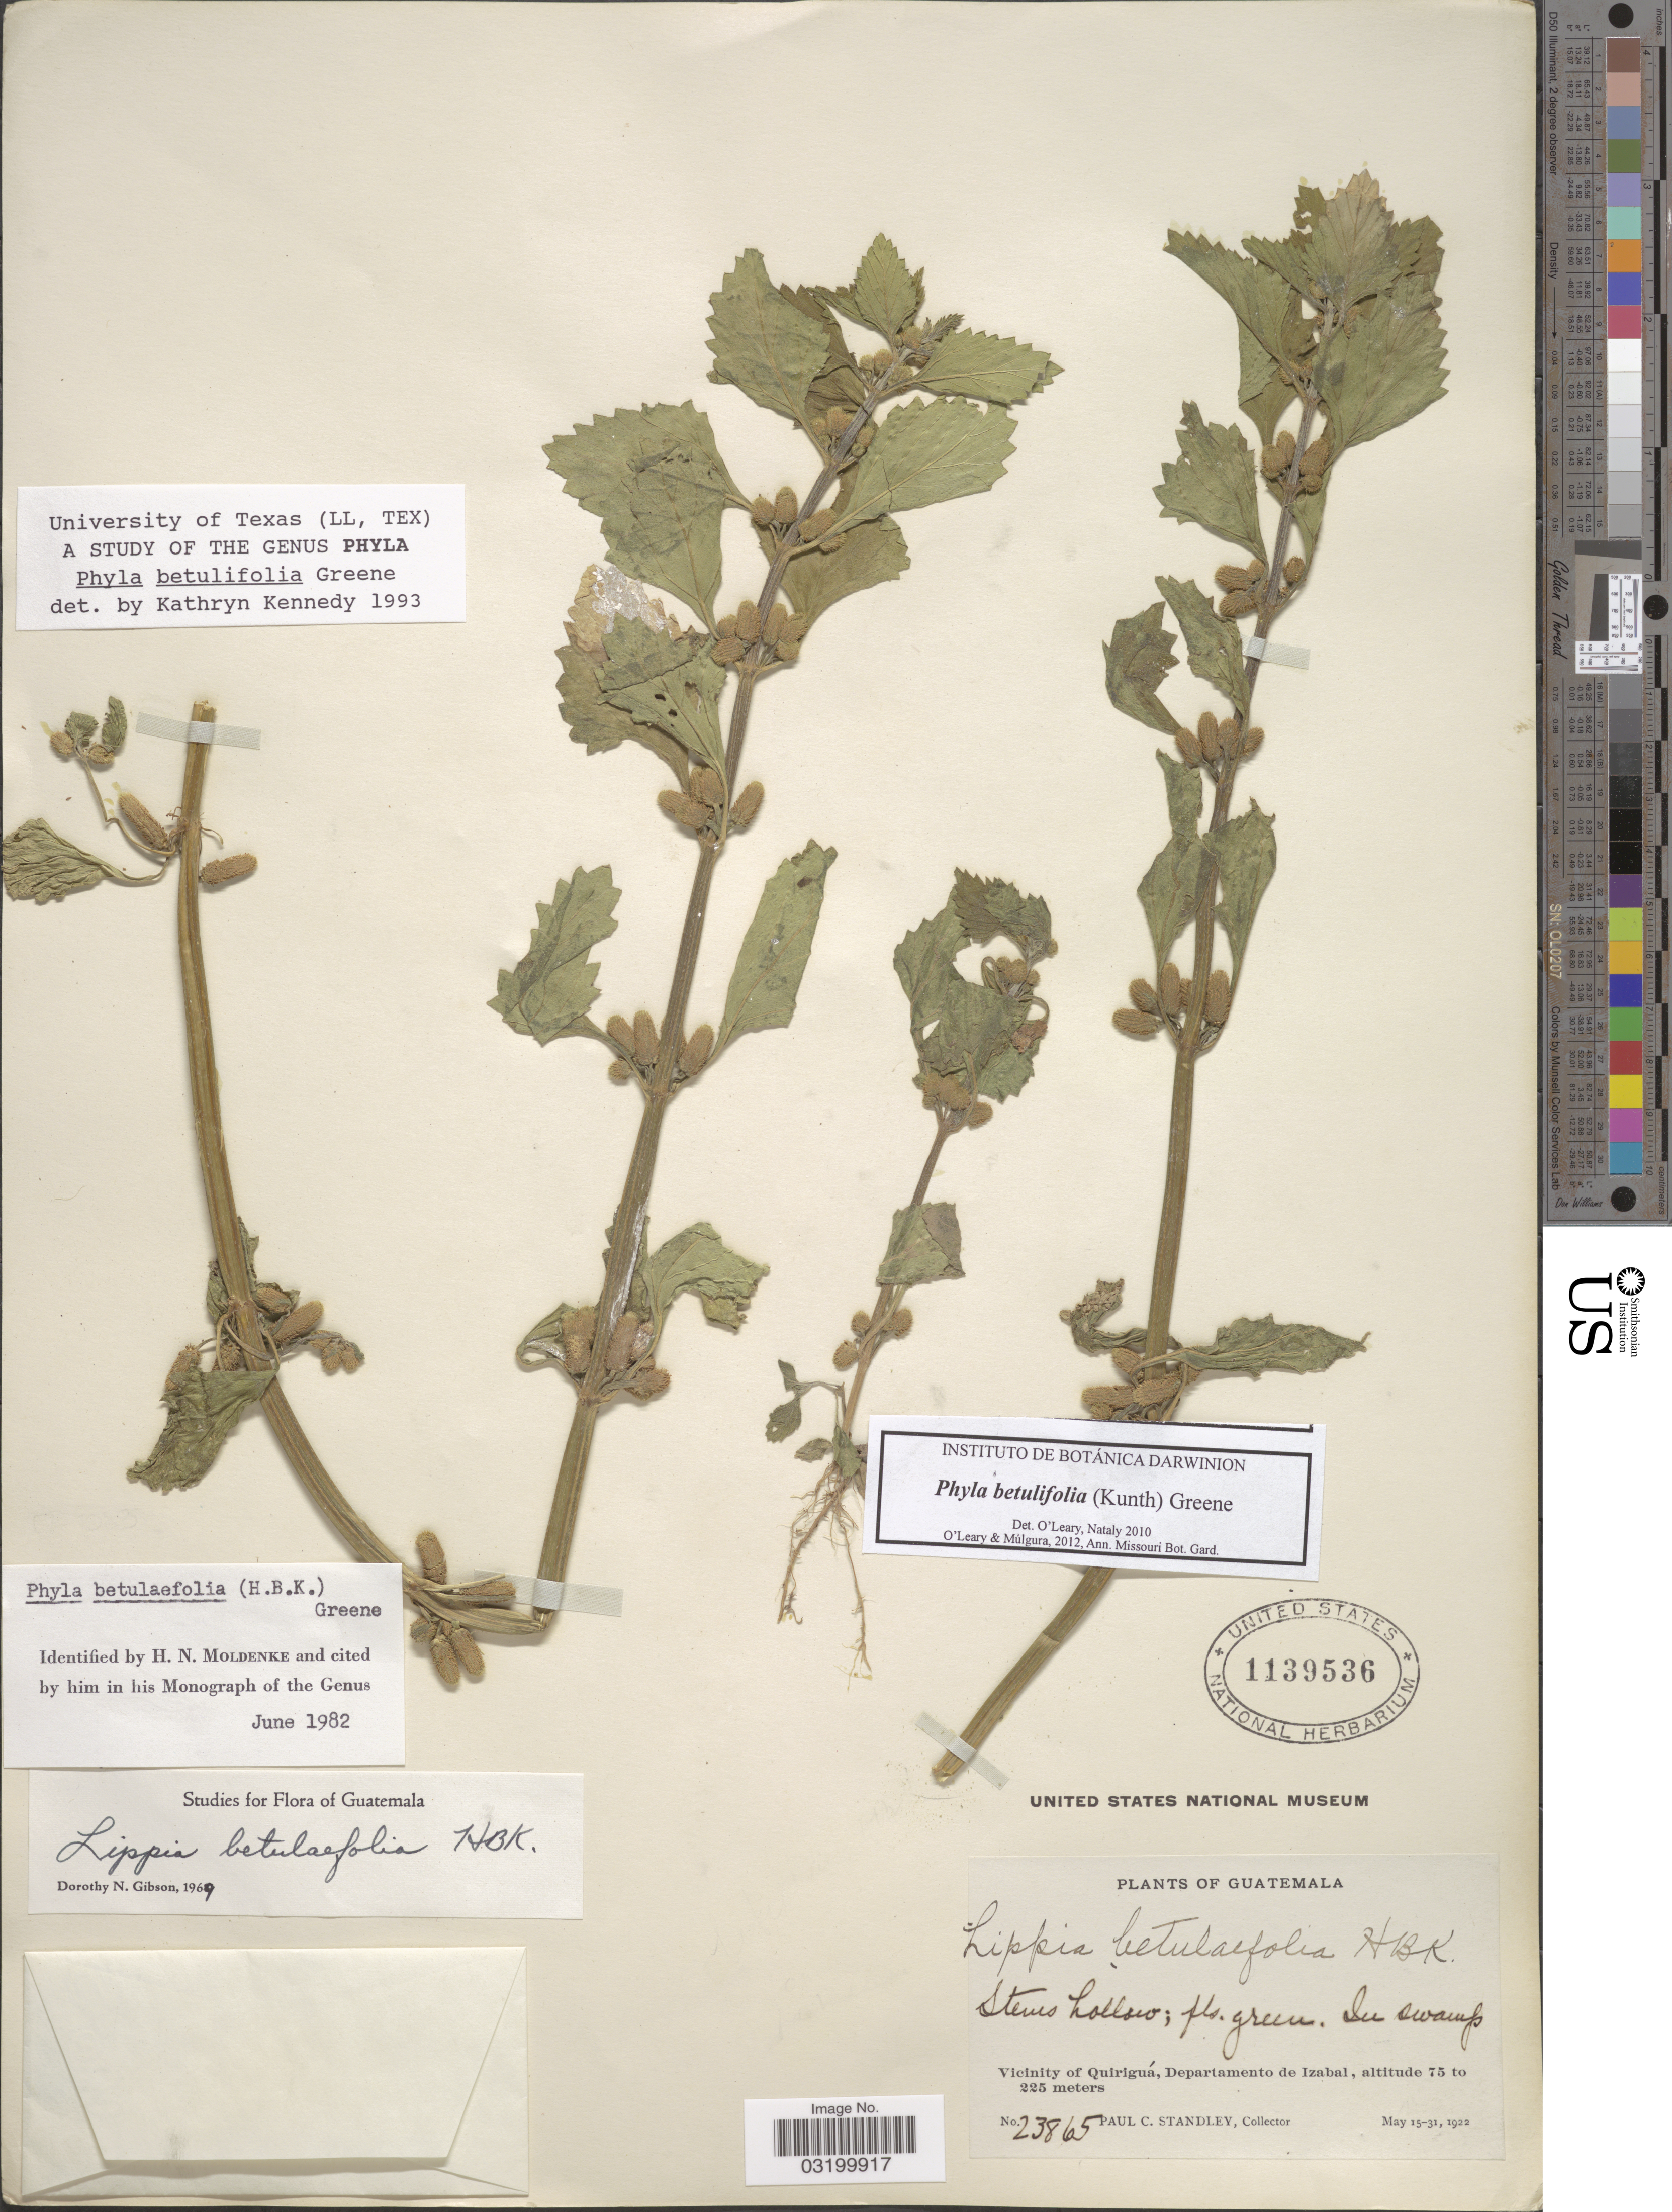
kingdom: Plantae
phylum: Tracheophyta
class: Magnoliopsida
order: Lamiales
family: Verbenaceae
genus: Phyla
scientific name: Phyla betulifolia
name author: (Kunth) Greene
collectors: P. C. Standley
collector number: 23865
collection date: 1922-05-15/1922-05-31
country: Guatemala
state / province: Izabal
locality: Vicinity of Quiriguá, Departamento de Izabal.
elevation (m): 75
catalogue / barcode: US 1139536